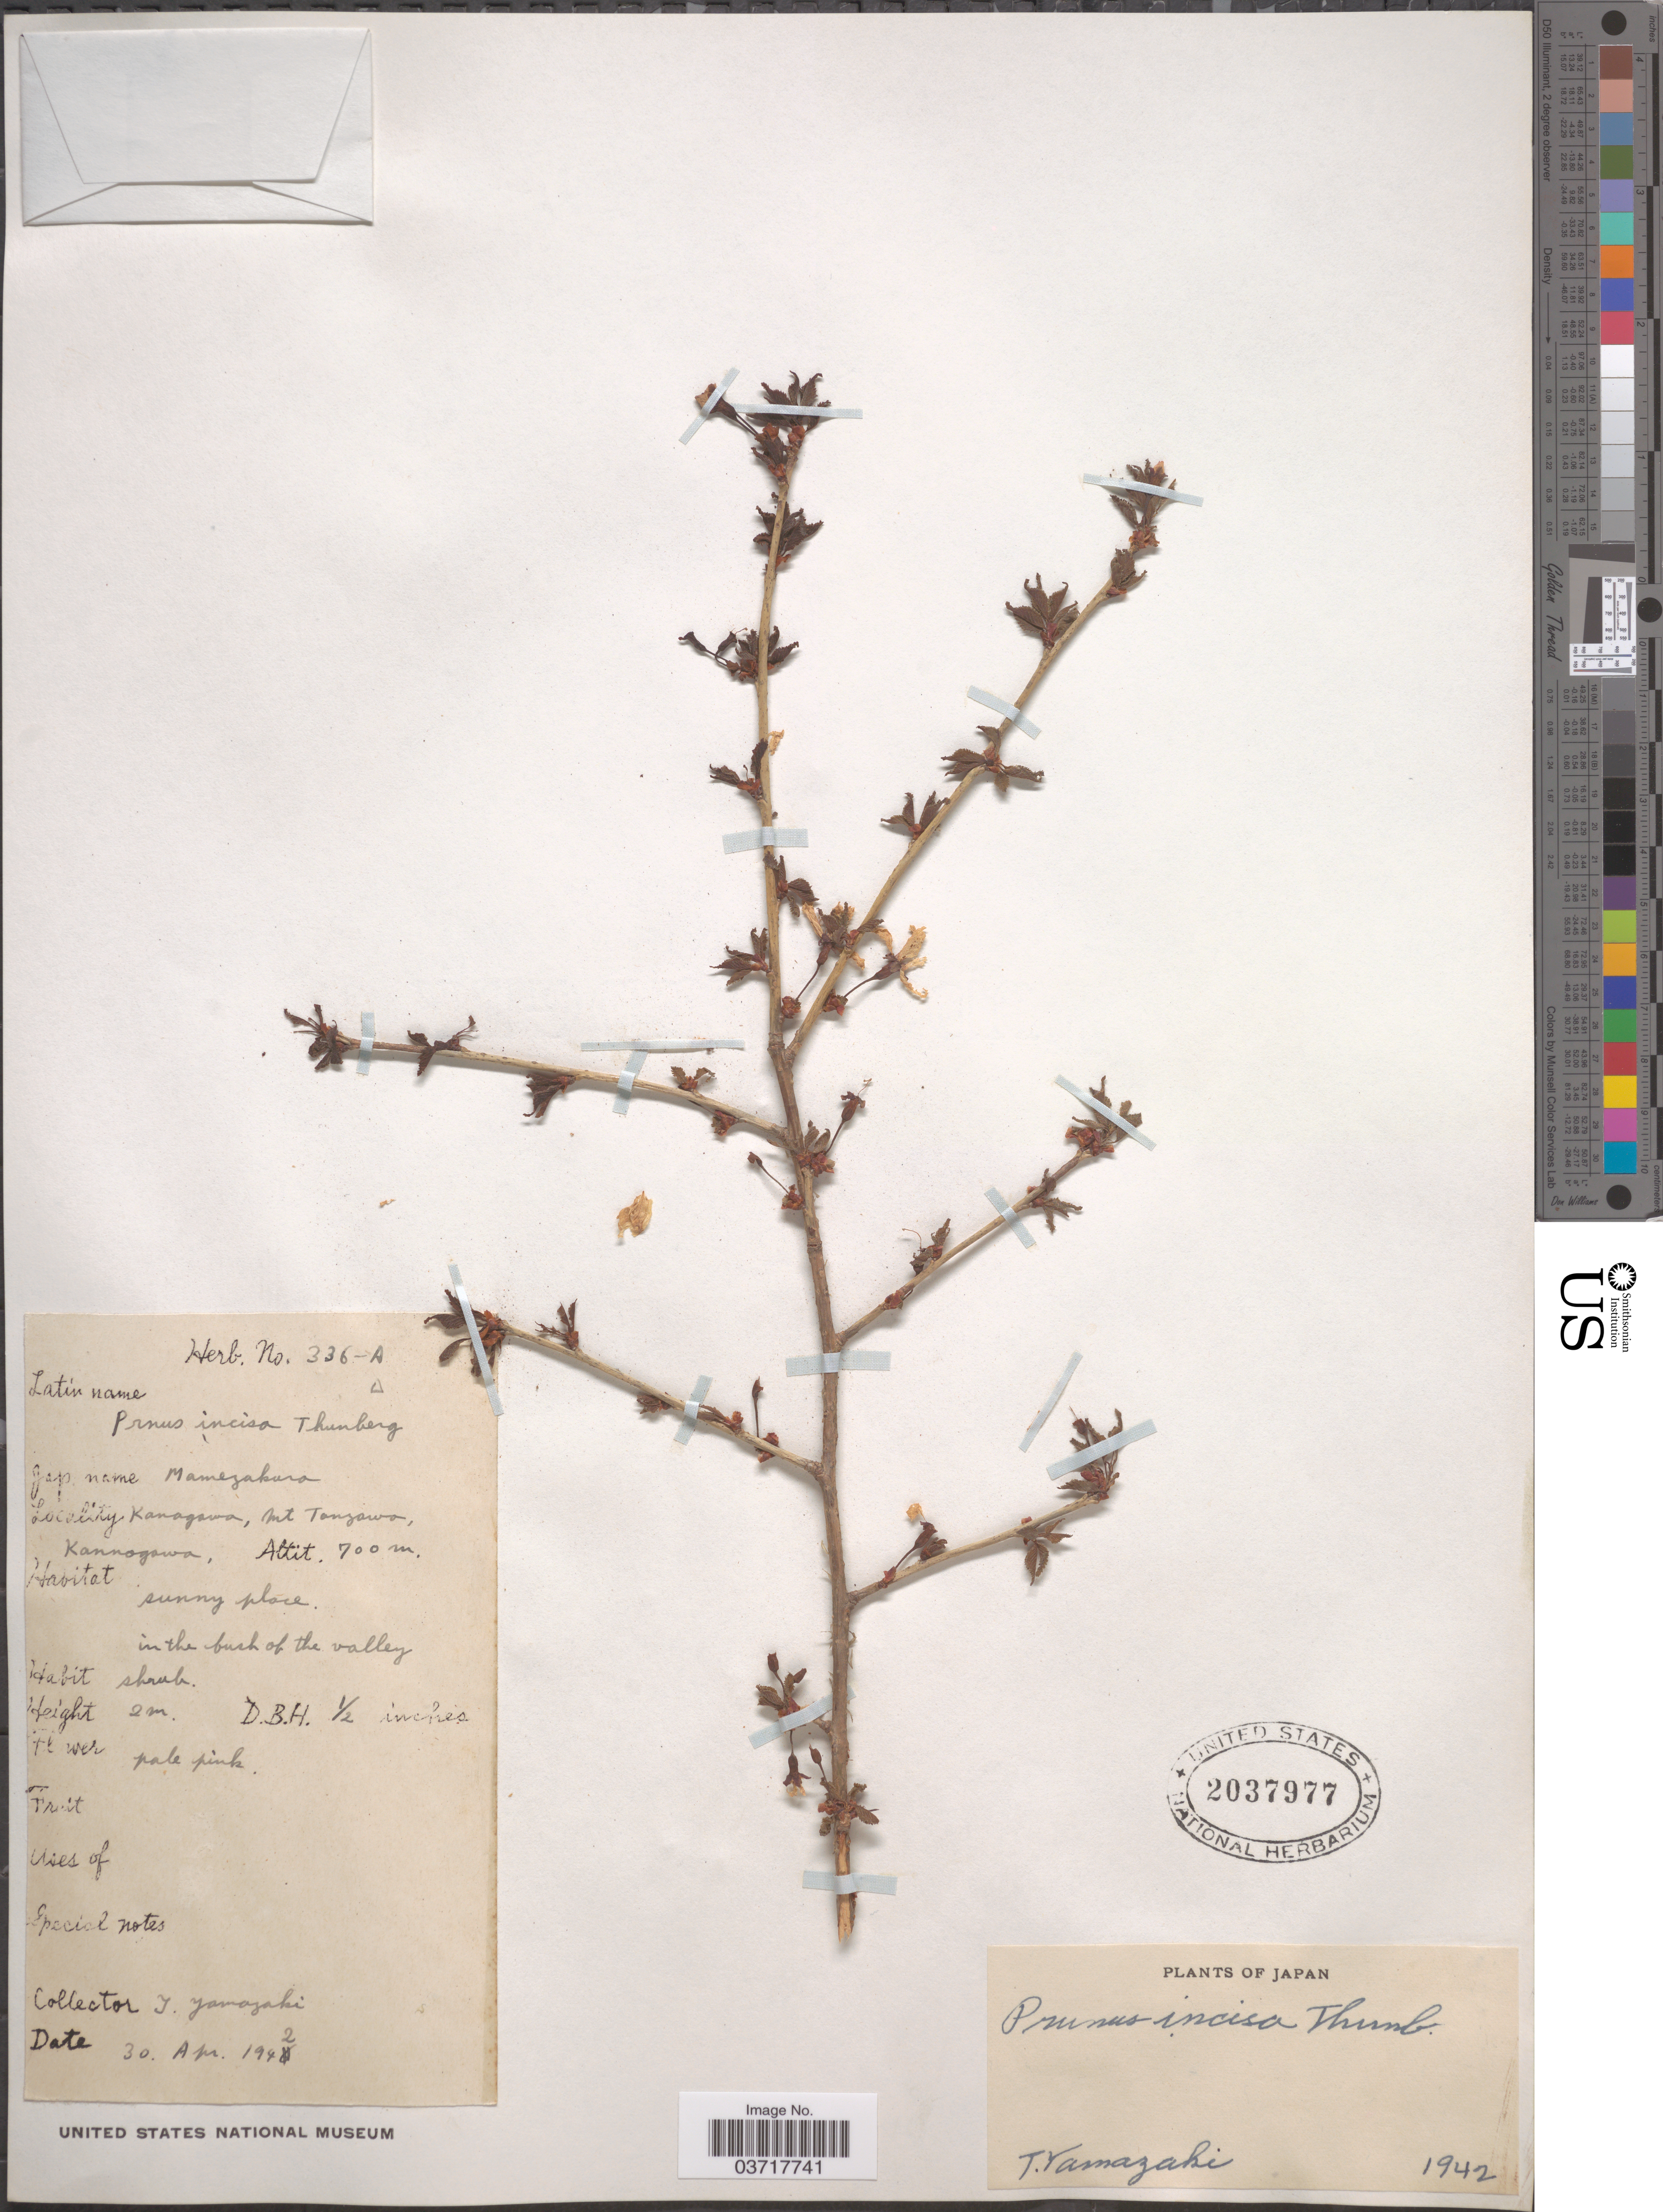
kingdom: Plantae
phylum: Tracheophyta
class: Magnoliopsida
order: Rosales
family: Rosaceae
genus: Prunus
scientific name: Prunus incisa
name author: Thunb.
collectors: T. Yamazaki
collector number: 336-A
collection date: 1942-04-30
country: Japan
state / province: Kanagawa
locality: Mt. Tangawa, Kannogawa.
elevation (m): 700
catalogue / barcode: US 2037977